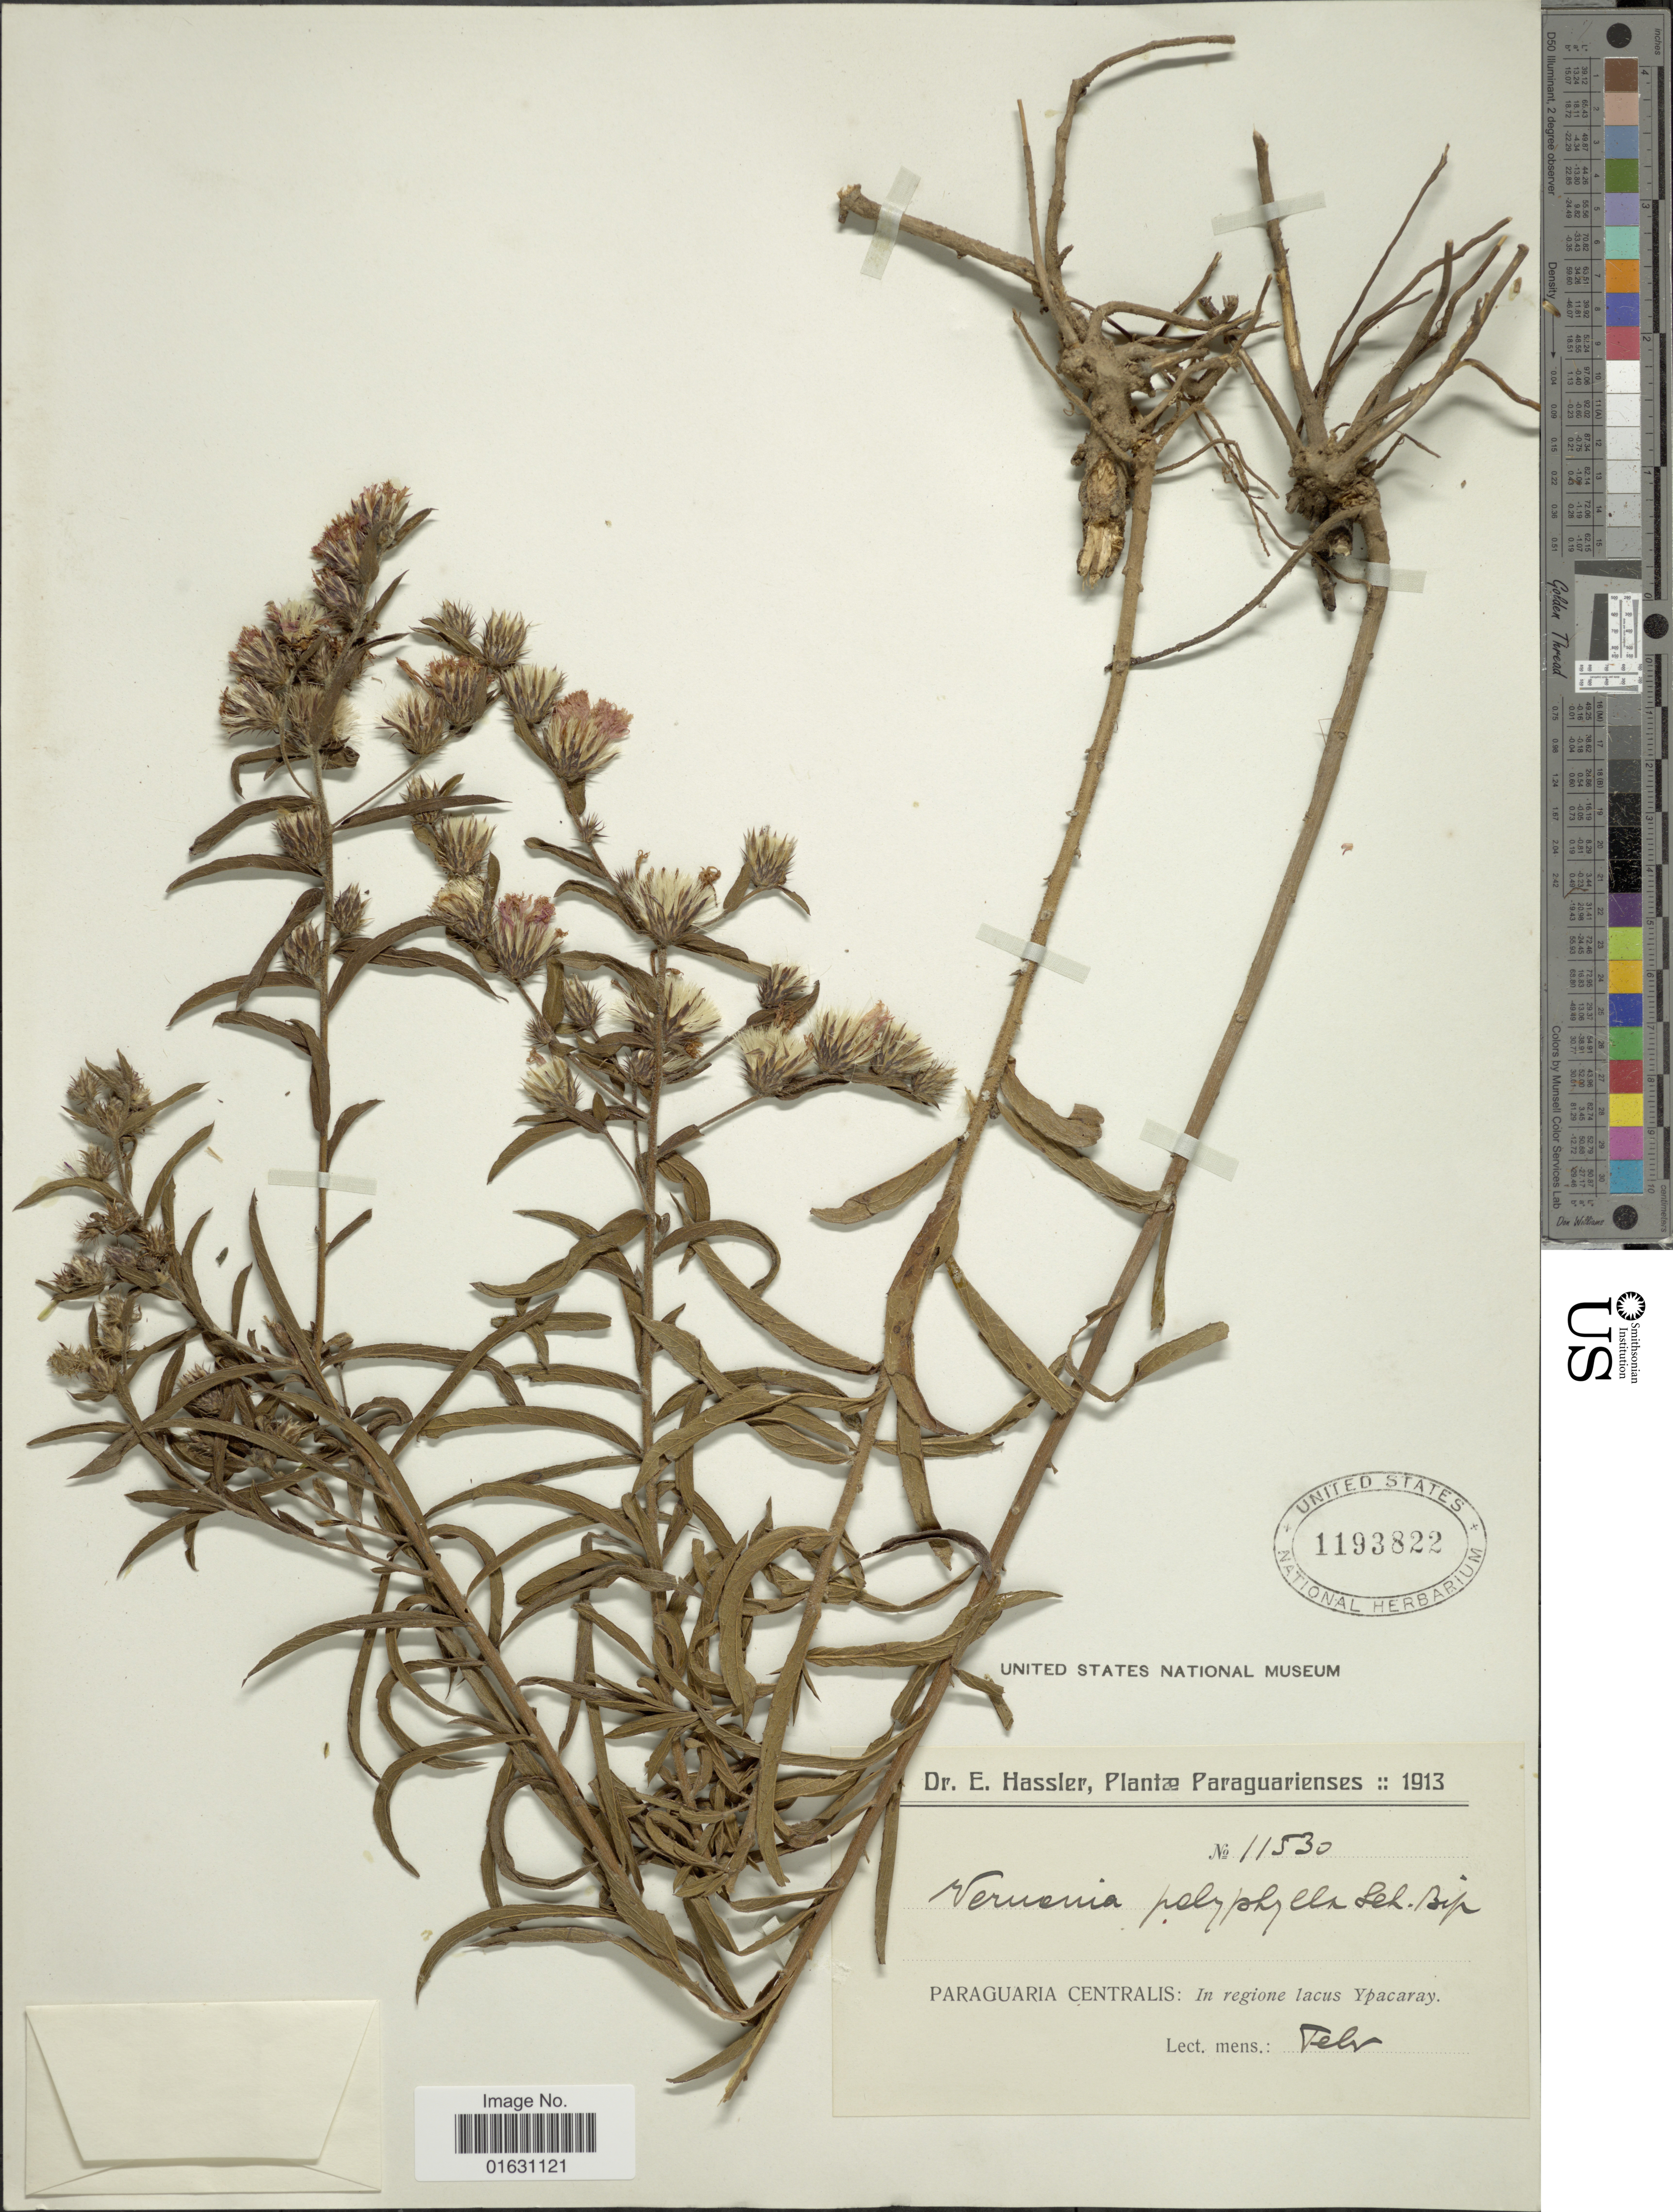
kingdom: Plantae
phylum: Tracheophyta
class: Magnoliopsida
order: Asterales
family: Asteraceae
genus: Lessingianthus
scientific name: Lessingianthus polyphyllus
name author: (Sch. Bip. ex Baker) H. Rob.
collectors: E. Hassler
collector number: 11530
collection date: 1913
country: Paraguay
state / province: Central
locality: Paraguaria centralis: In regione lacus Ypacaray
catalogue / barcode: US 1193822